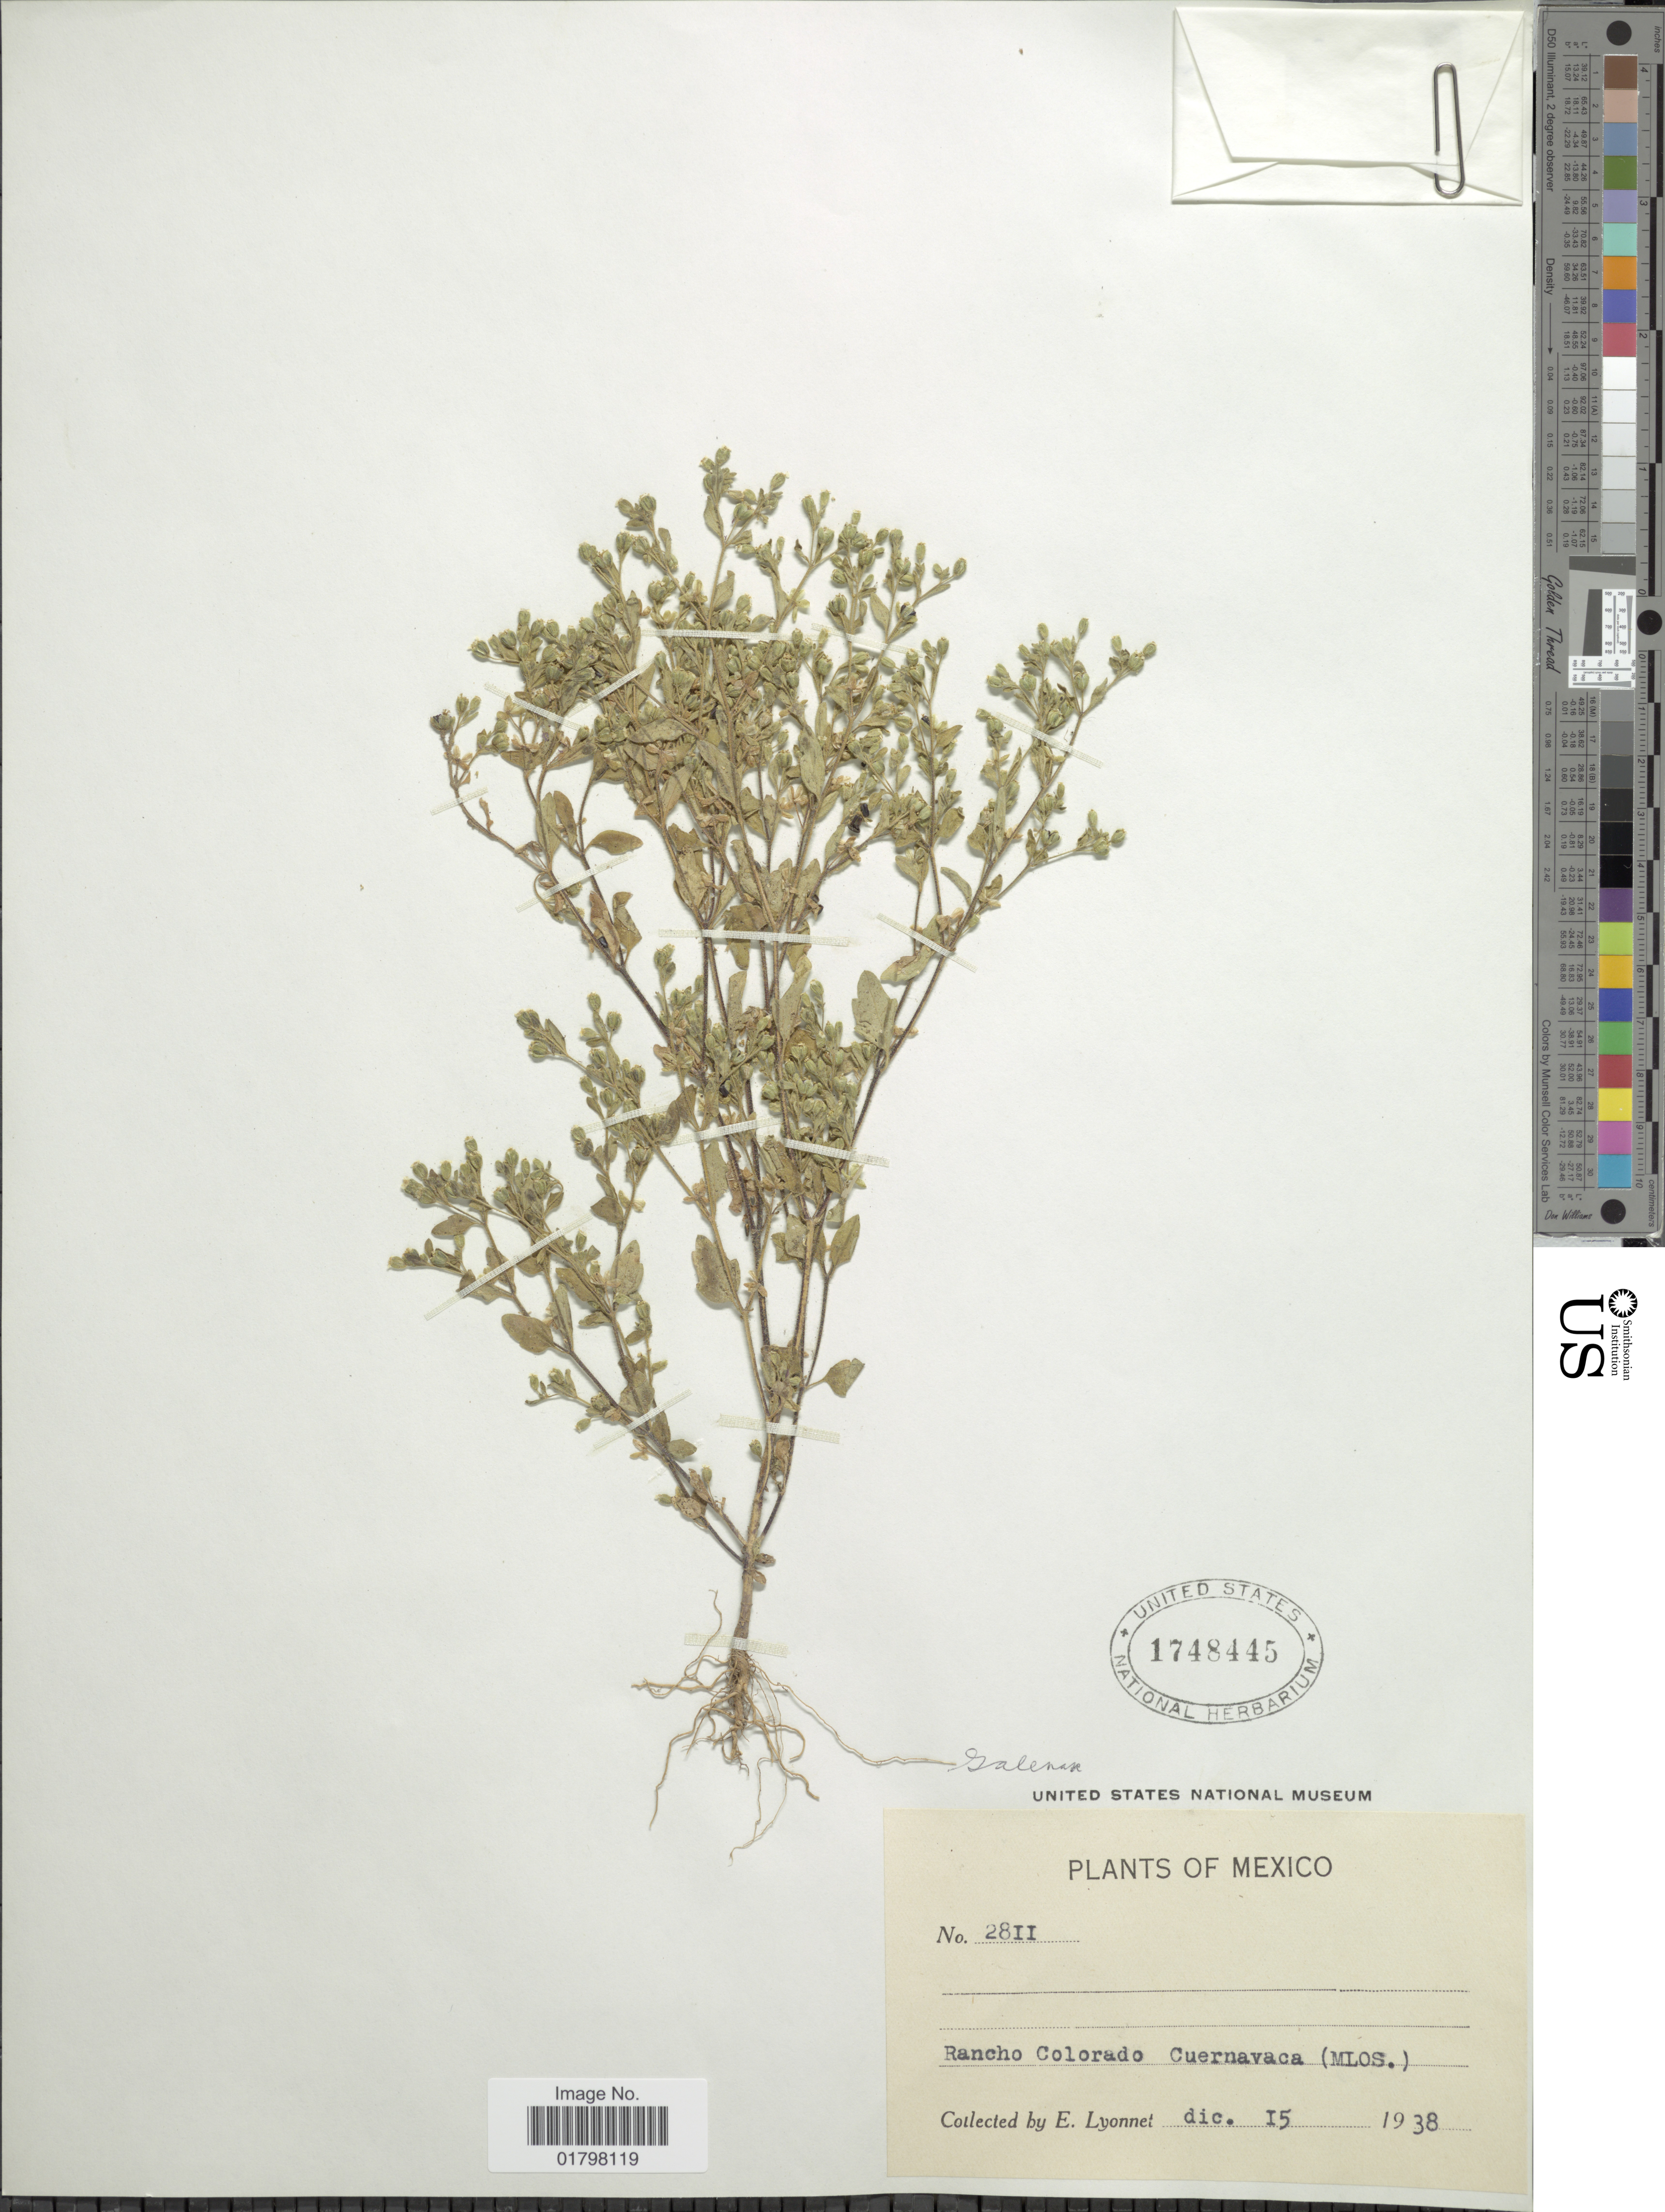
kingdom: Plantae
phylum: Tracheophyta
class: Magnoliopsida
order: Asterales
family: Asteraceae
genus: Galeana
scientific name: Galeana pratensis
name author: (Kunth) Rydb.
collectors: E. Lyonnet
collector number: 2811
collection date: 1938-12-15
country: Mexico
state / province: Morelos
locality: Rancho Colorado Cuernavaca. (MLOS.)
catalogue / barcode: US 1748445